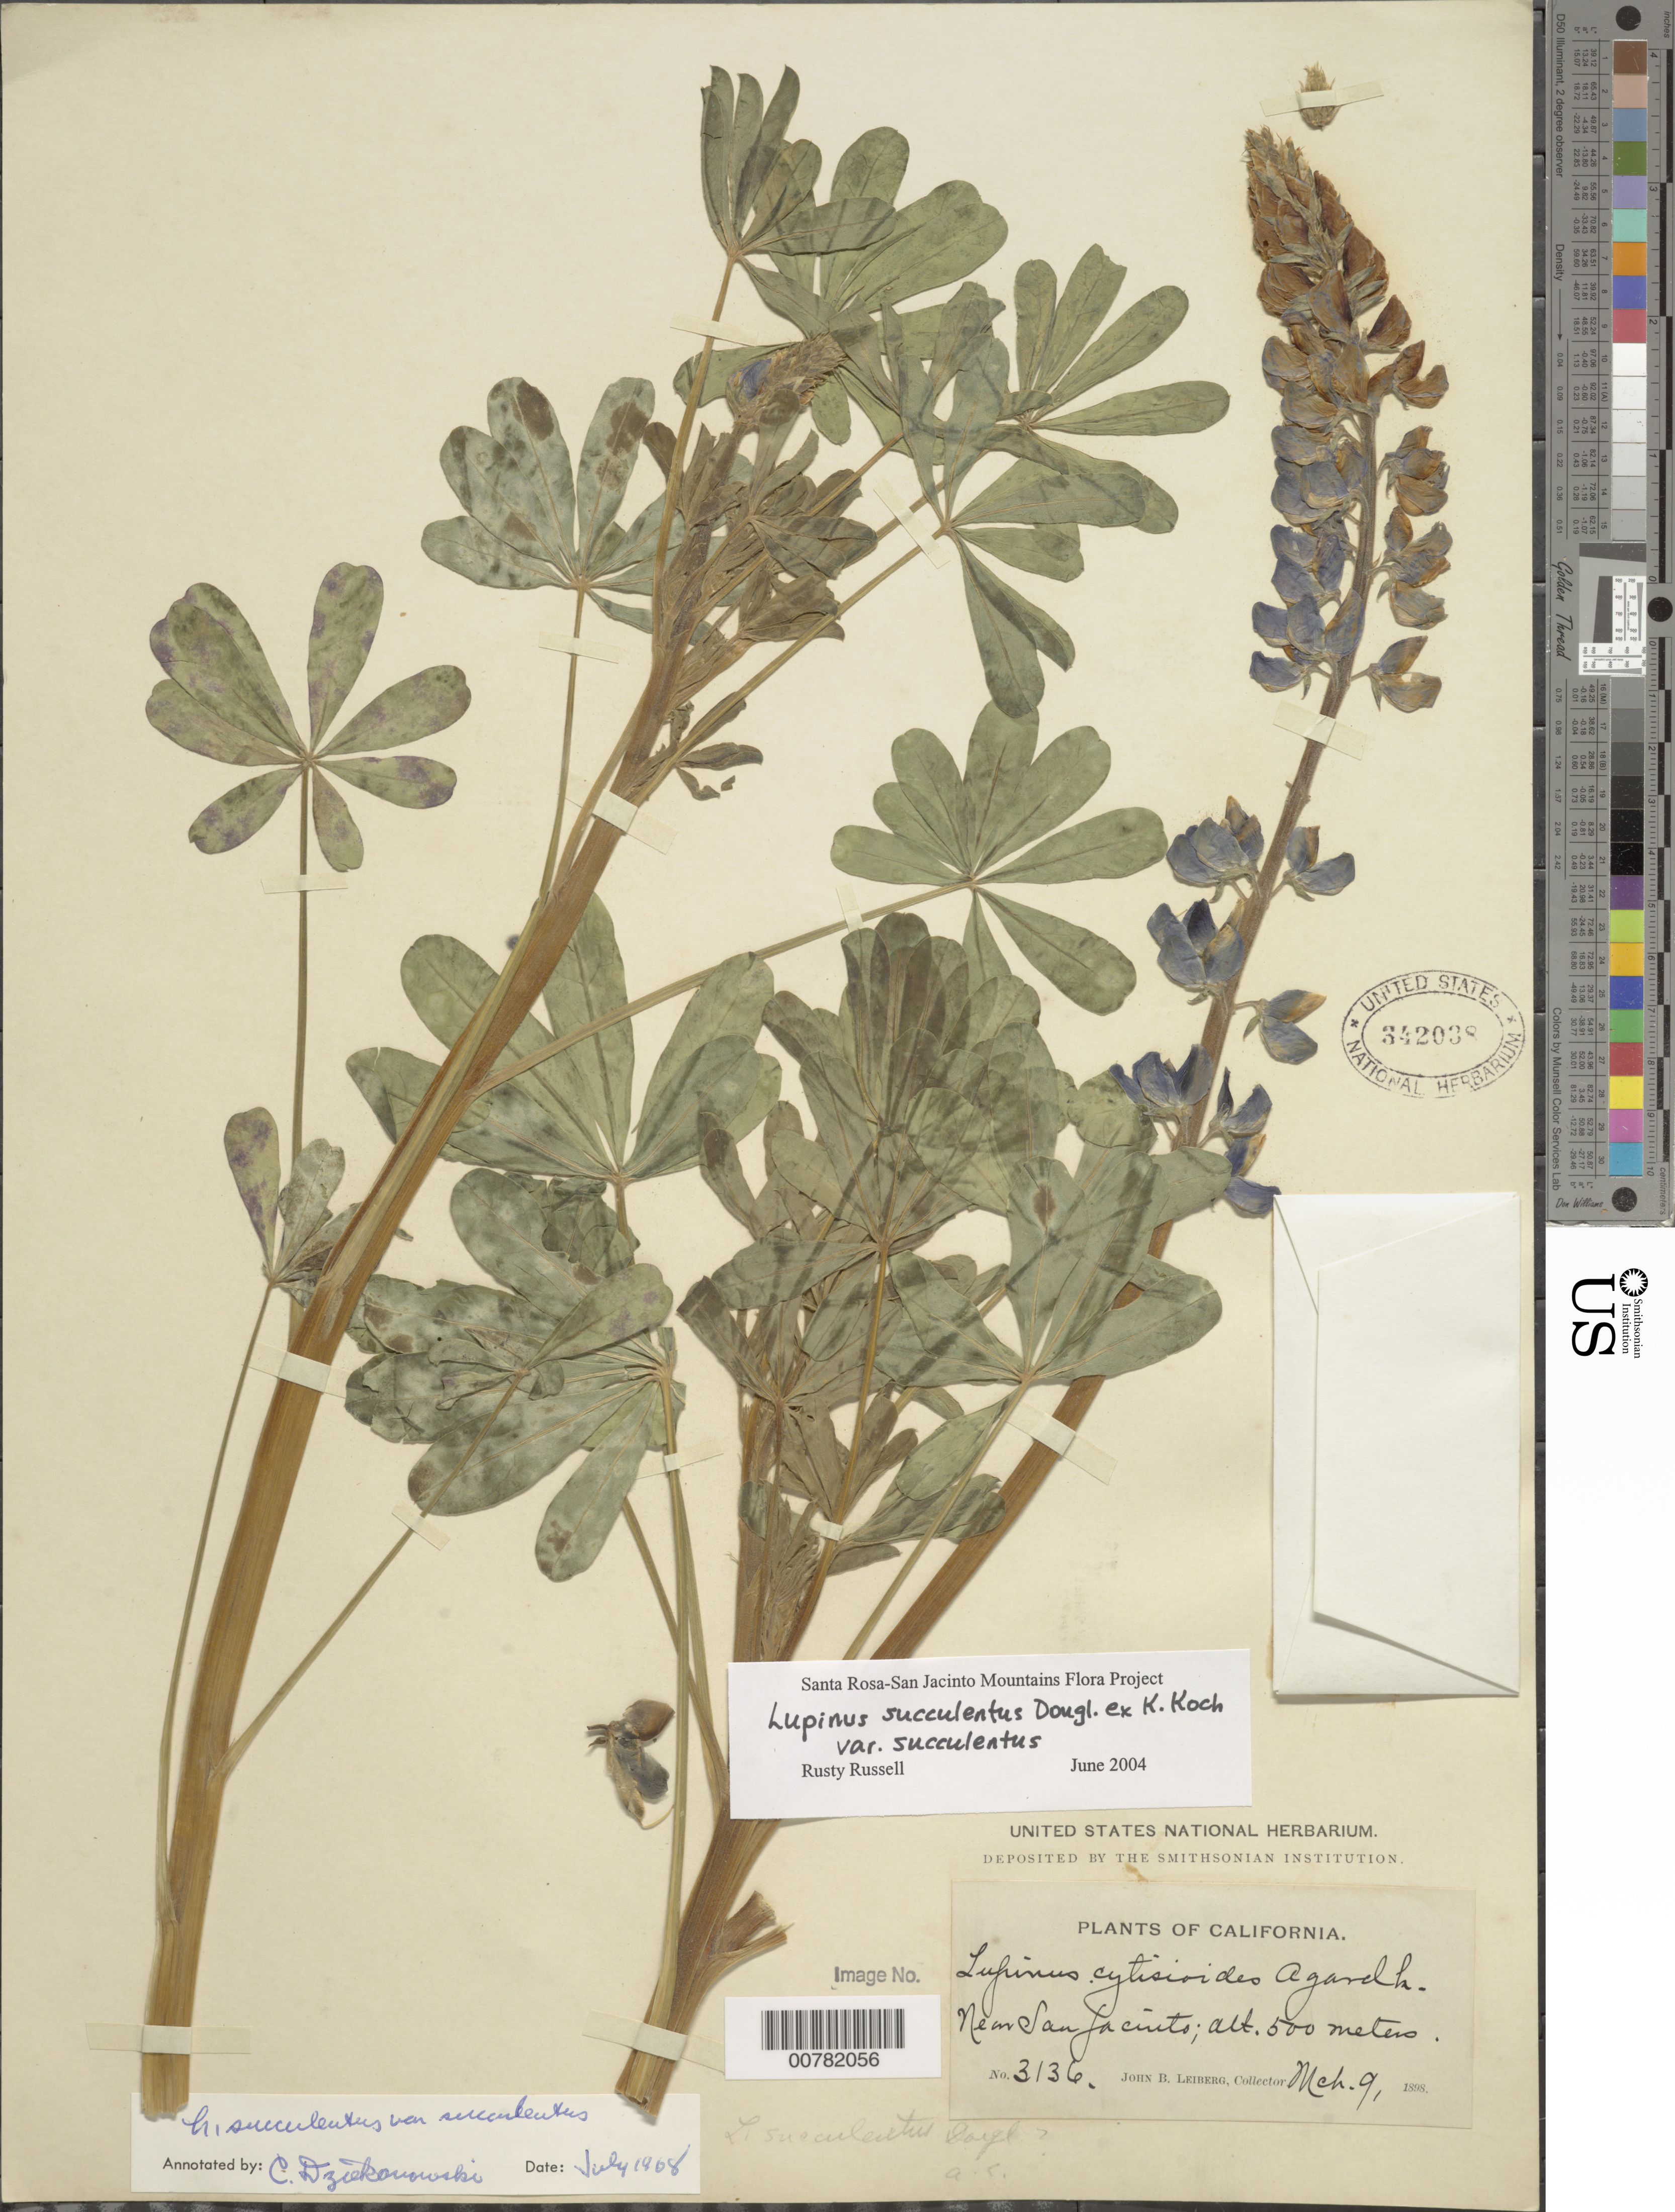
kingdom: Plantae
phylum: Tracheophyta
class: Magnoliopsida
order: Fabales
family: Fabaceae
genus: Lupinus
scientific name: Lupinus succulentus var. succulentus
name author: Douglas ex K. Koch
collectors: J. B. Leiberg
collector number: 3136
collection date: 1898-03-09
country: United States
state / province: California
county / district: Riverside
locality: New San Jacinto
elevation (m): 500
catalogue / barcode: US 342038